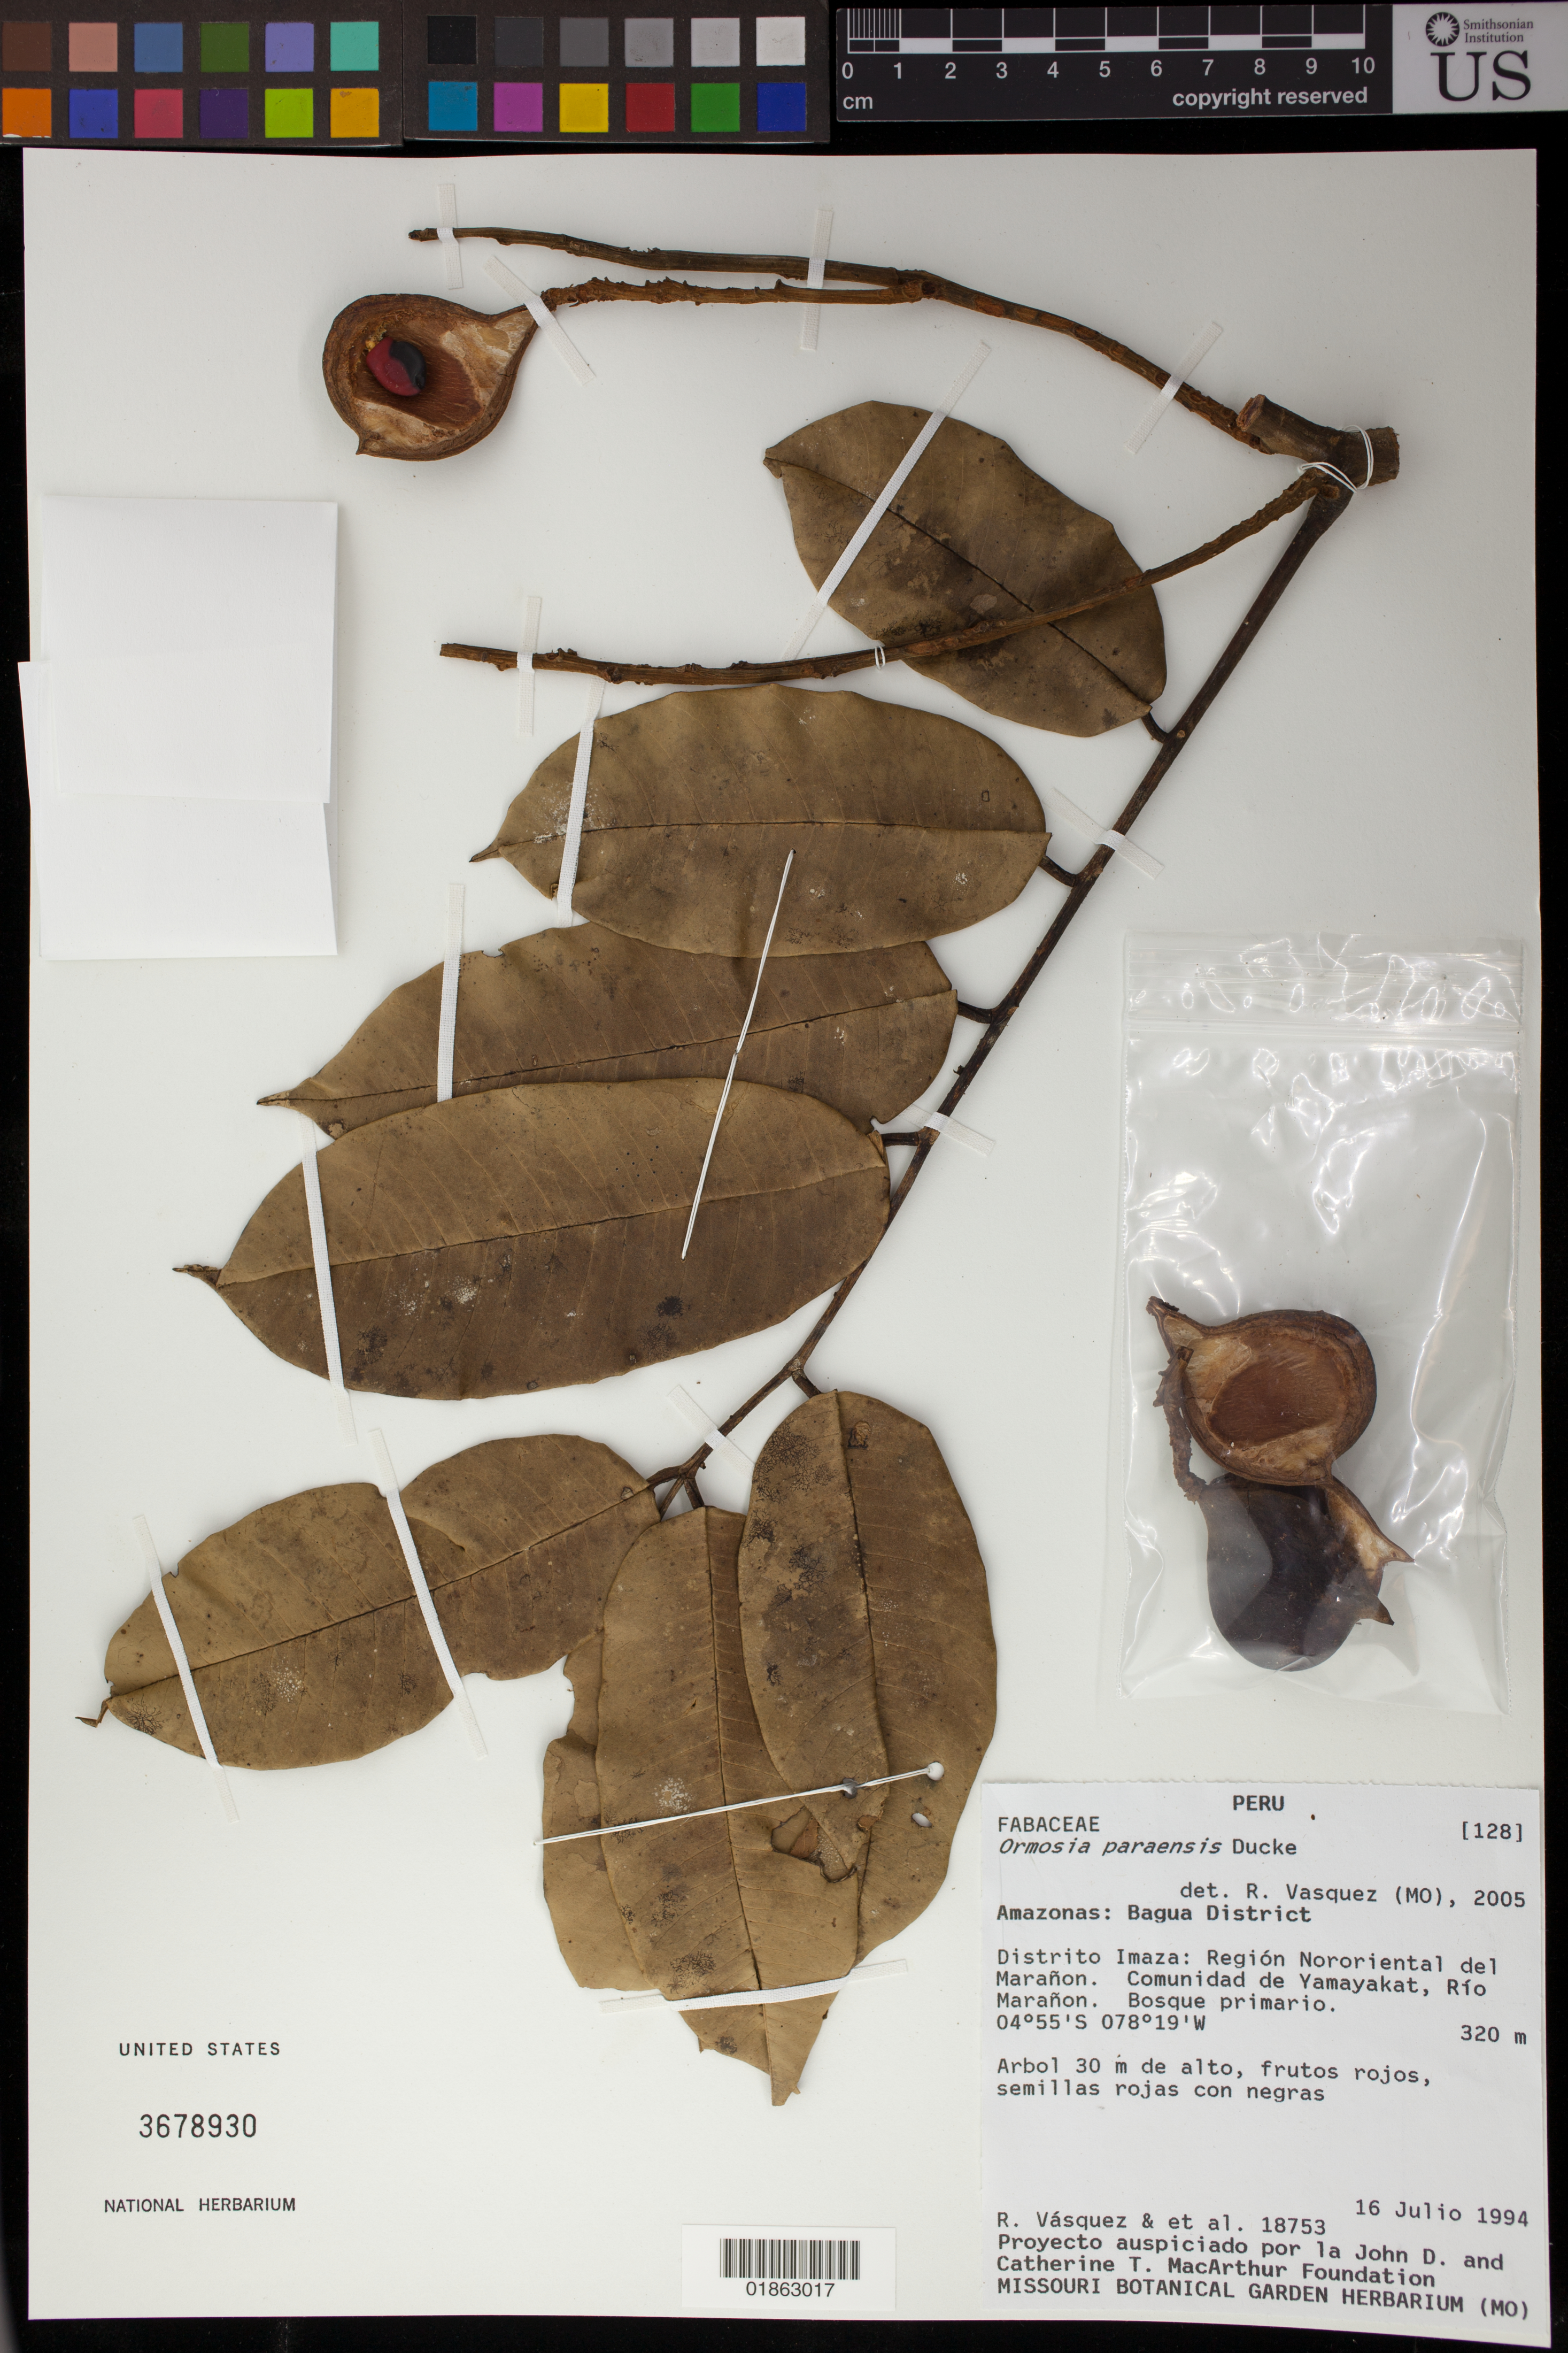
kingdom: Plantae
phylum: Tracheophyta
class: Magnoliopsida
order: Fabales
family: Fabaceae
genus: Ormosia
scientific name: Ormosia paraensis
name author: Ducke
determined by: Vásquez, R.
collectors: R. Vásquez & et al.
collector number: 18753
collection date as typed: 16 Julio 1994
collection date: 1994-07-16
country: Peru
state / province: Amazonas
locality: Bagua District: Distrito Imaza, Región Nororiental del Marañon. Comunidad de Yamayakat, Rio Marañon.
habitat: Bosque primario.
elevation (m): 320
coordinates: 4 55 S, 78 19 W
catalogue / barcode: US 3678930